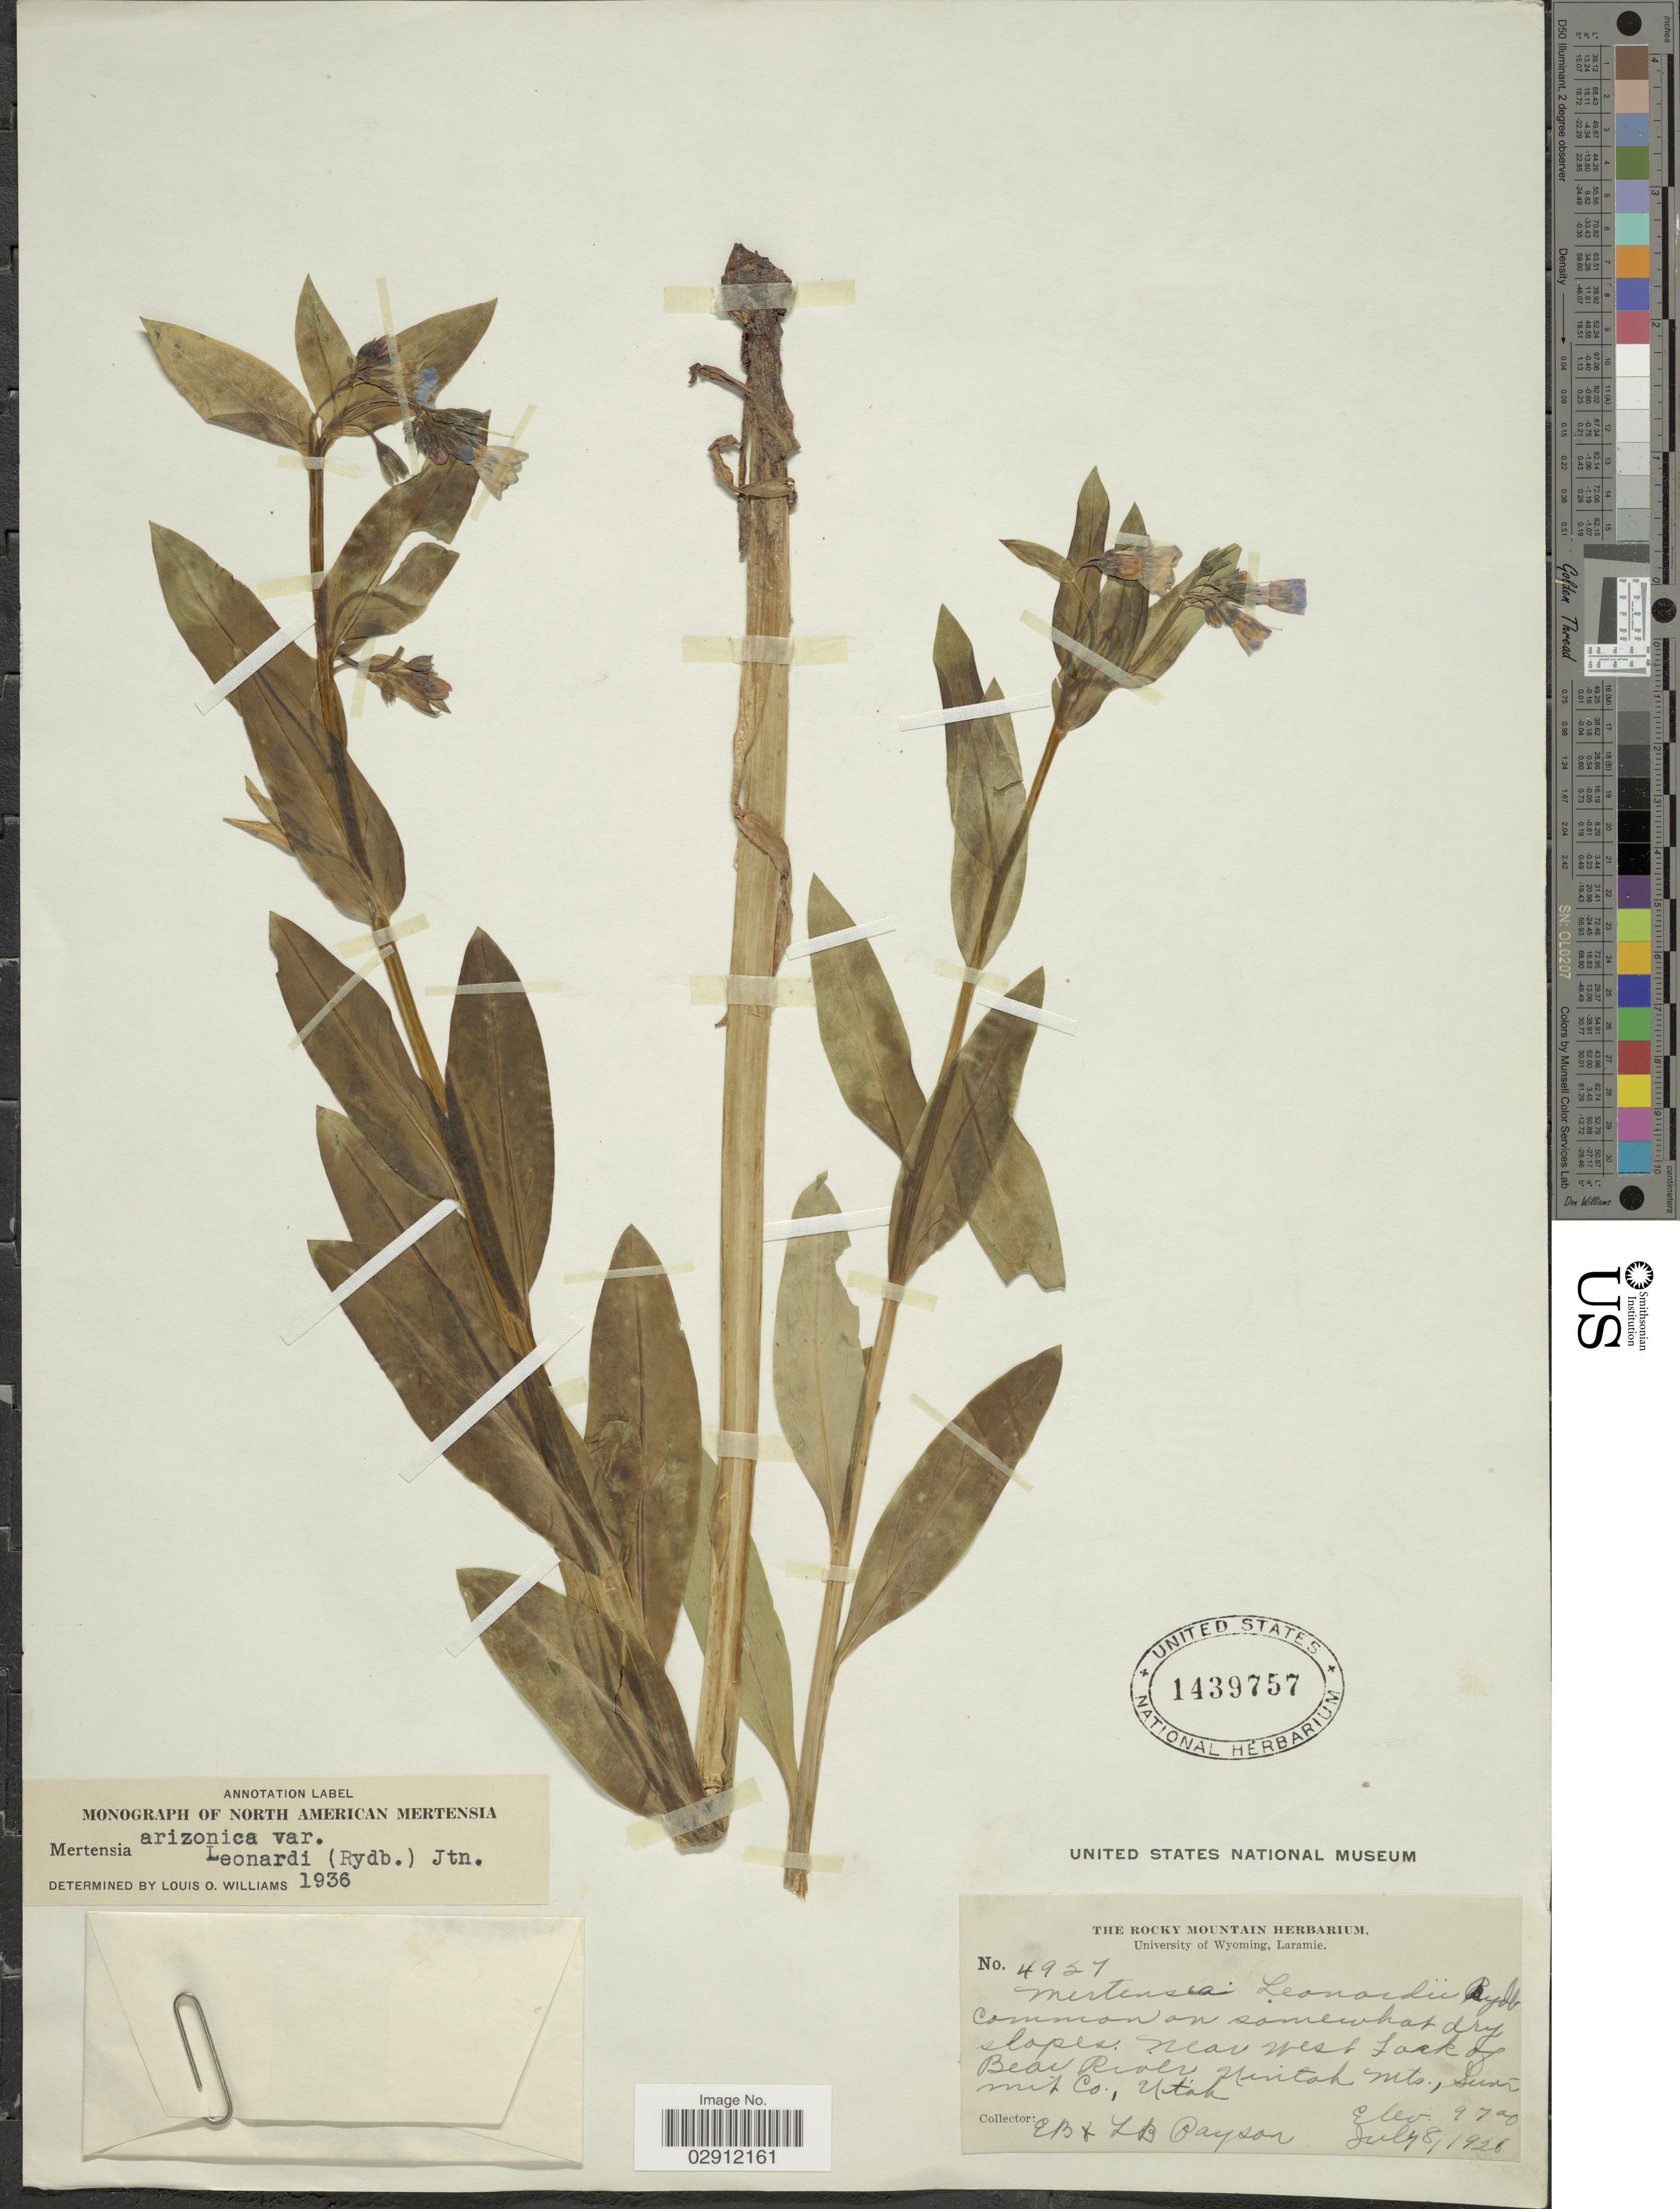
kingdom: Plantae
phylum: Tracheophyta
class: Magnoliopsida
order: Boraginales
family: Boraginaceae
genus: Mertensia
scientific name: Mertensia arizonica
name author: Greene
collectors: E. B. Payson & L. Payson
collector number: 4937*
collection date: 1928-07-08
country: United States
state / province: Utah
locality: Slopes near west fork of Bear River. Uintah Mts., Summit Co.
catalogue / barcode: US 1439757